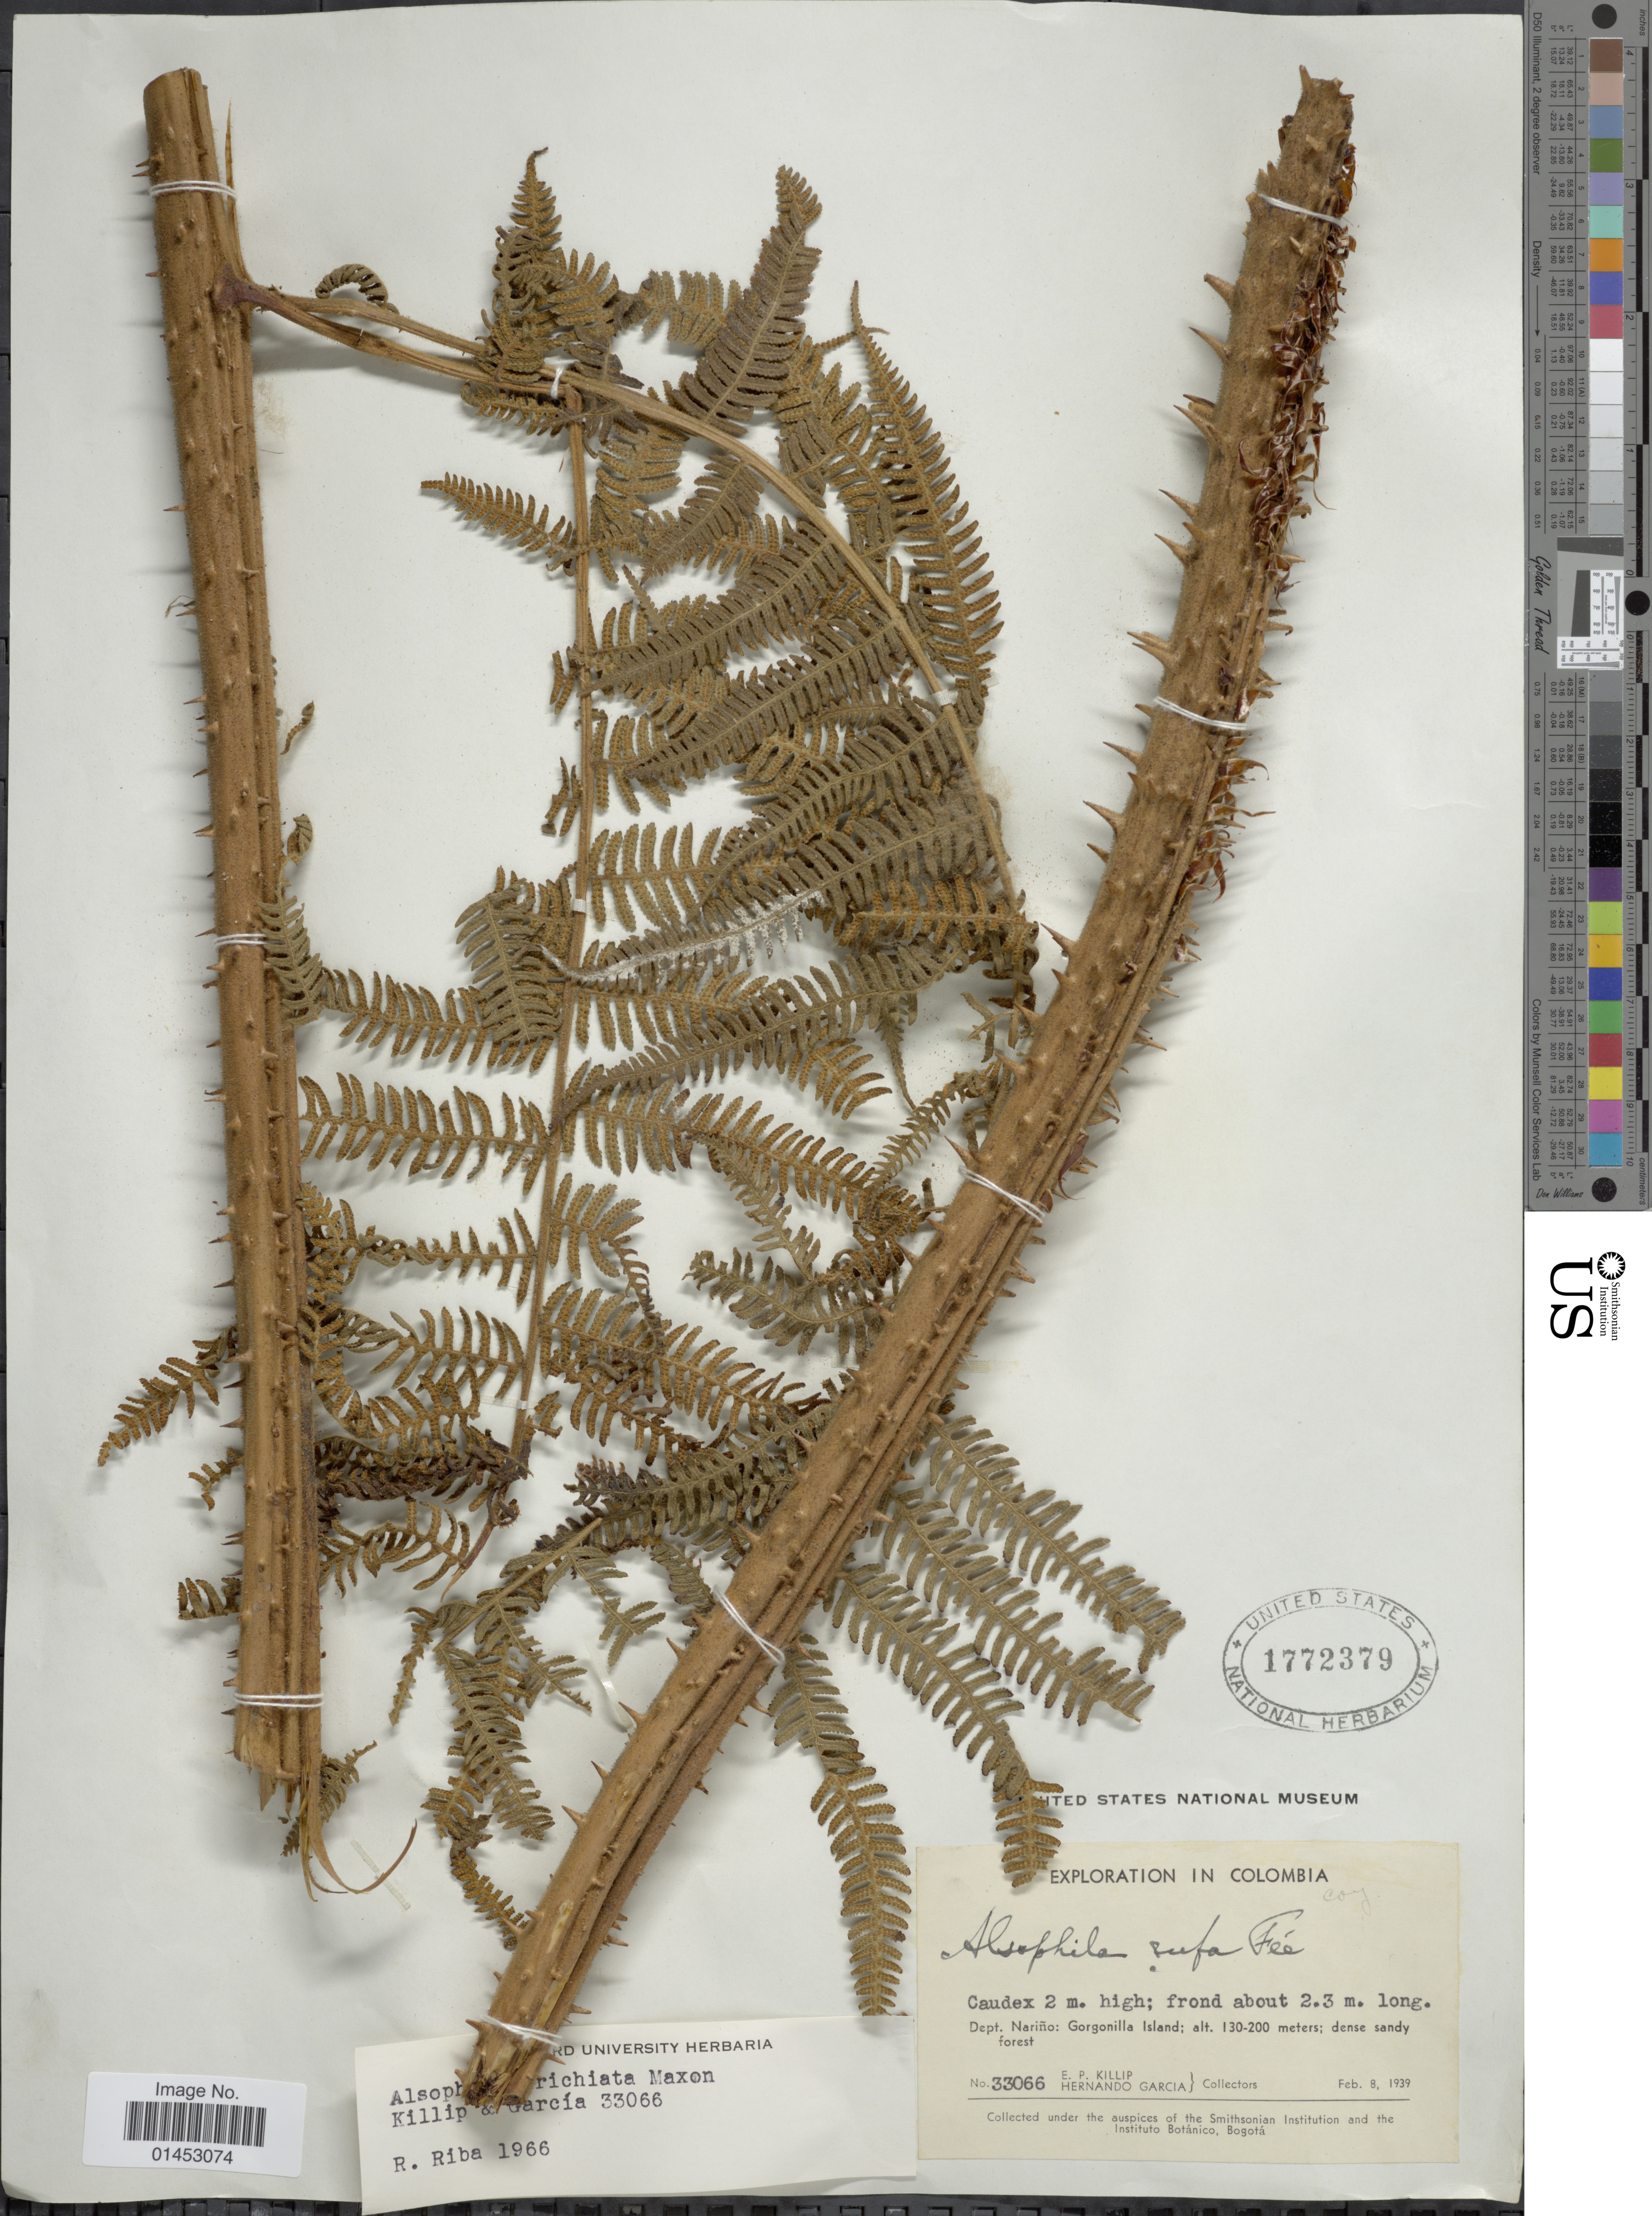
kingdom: Plantae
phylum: Tracheophyta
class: Polypodiopsida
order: Cyatheales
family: Cyatheaceae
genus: Cyathea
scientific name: Cyathea trichiata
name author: (Maxon) Domin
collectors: E. P. Killip & H. Garcia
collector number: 33066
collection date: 1939-02-08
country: Colombia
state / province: Nariño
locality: Dept. Nariño: Gorgonilla Island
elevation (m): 130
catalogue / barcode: US 1772379